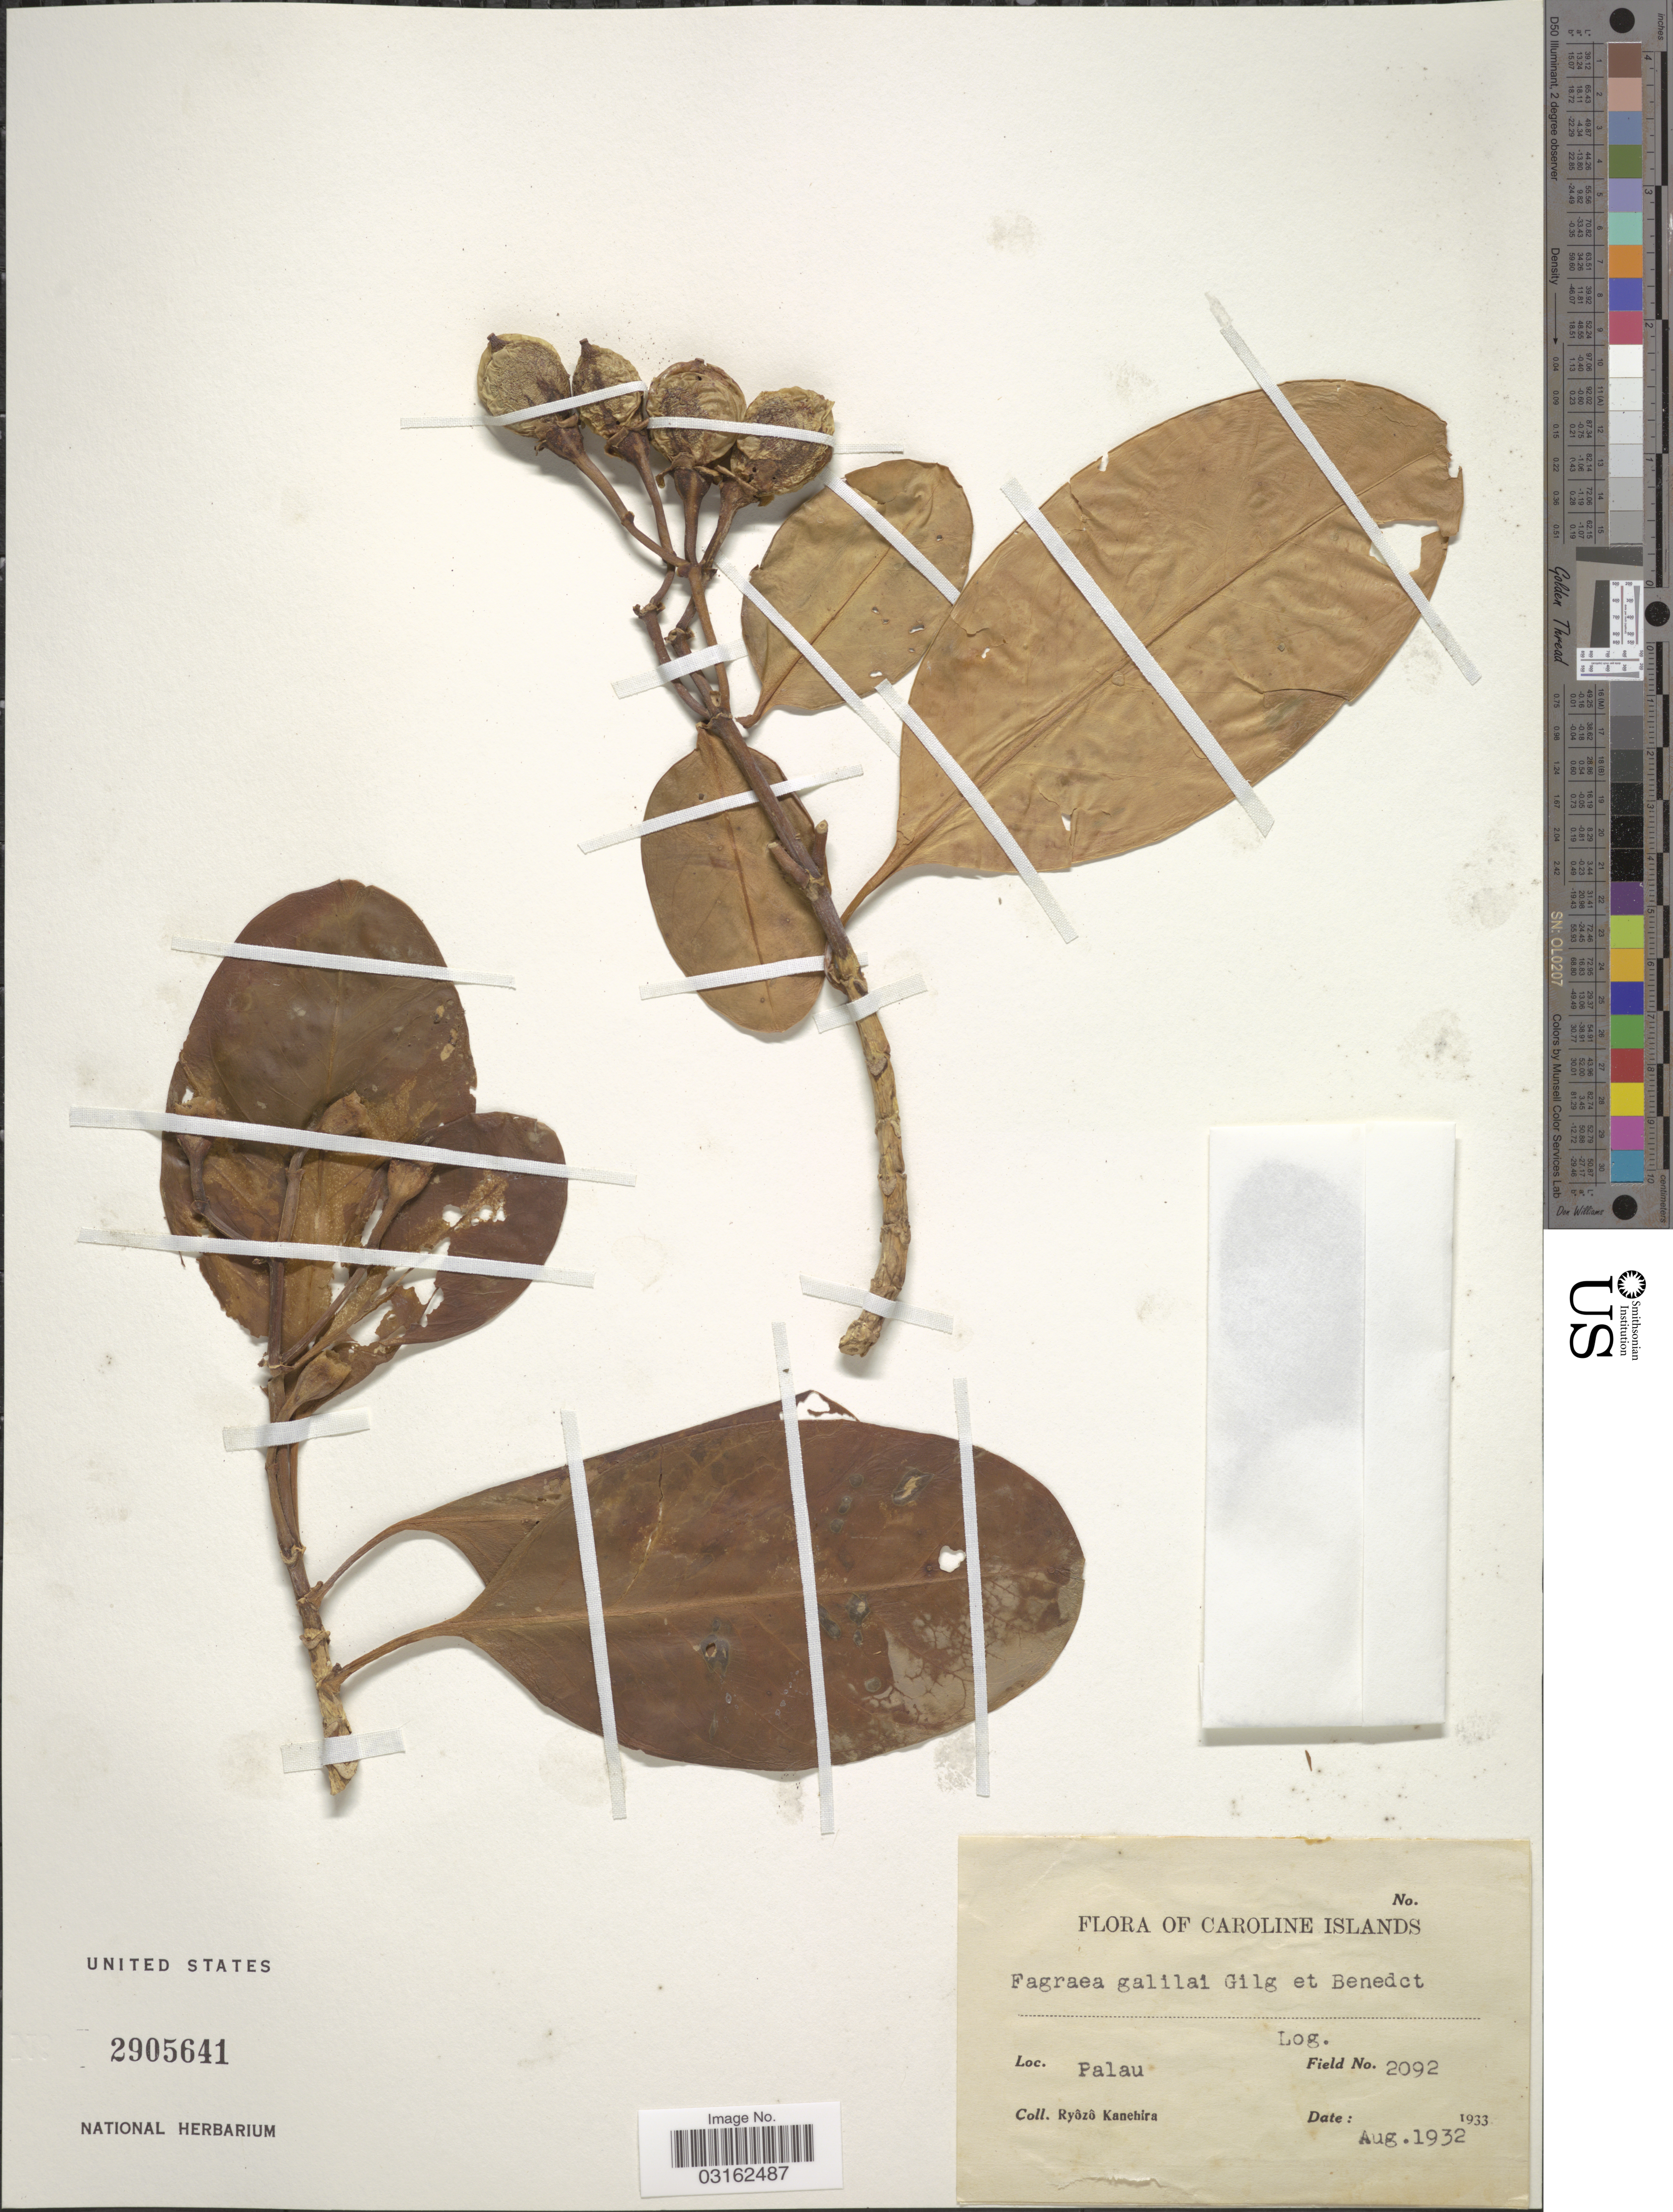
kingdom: Plantae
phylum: Tracheophyta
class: Magnoliopsida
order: Gentianales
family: Gentianaceae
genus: Fagraea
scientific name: Fagraea berteroana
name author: A. Gray ex Benth.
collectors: R. Kanehira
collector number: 2092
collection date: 1932-08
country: Palau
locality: Caroline Islands. Palau.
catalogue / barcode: US 2905641